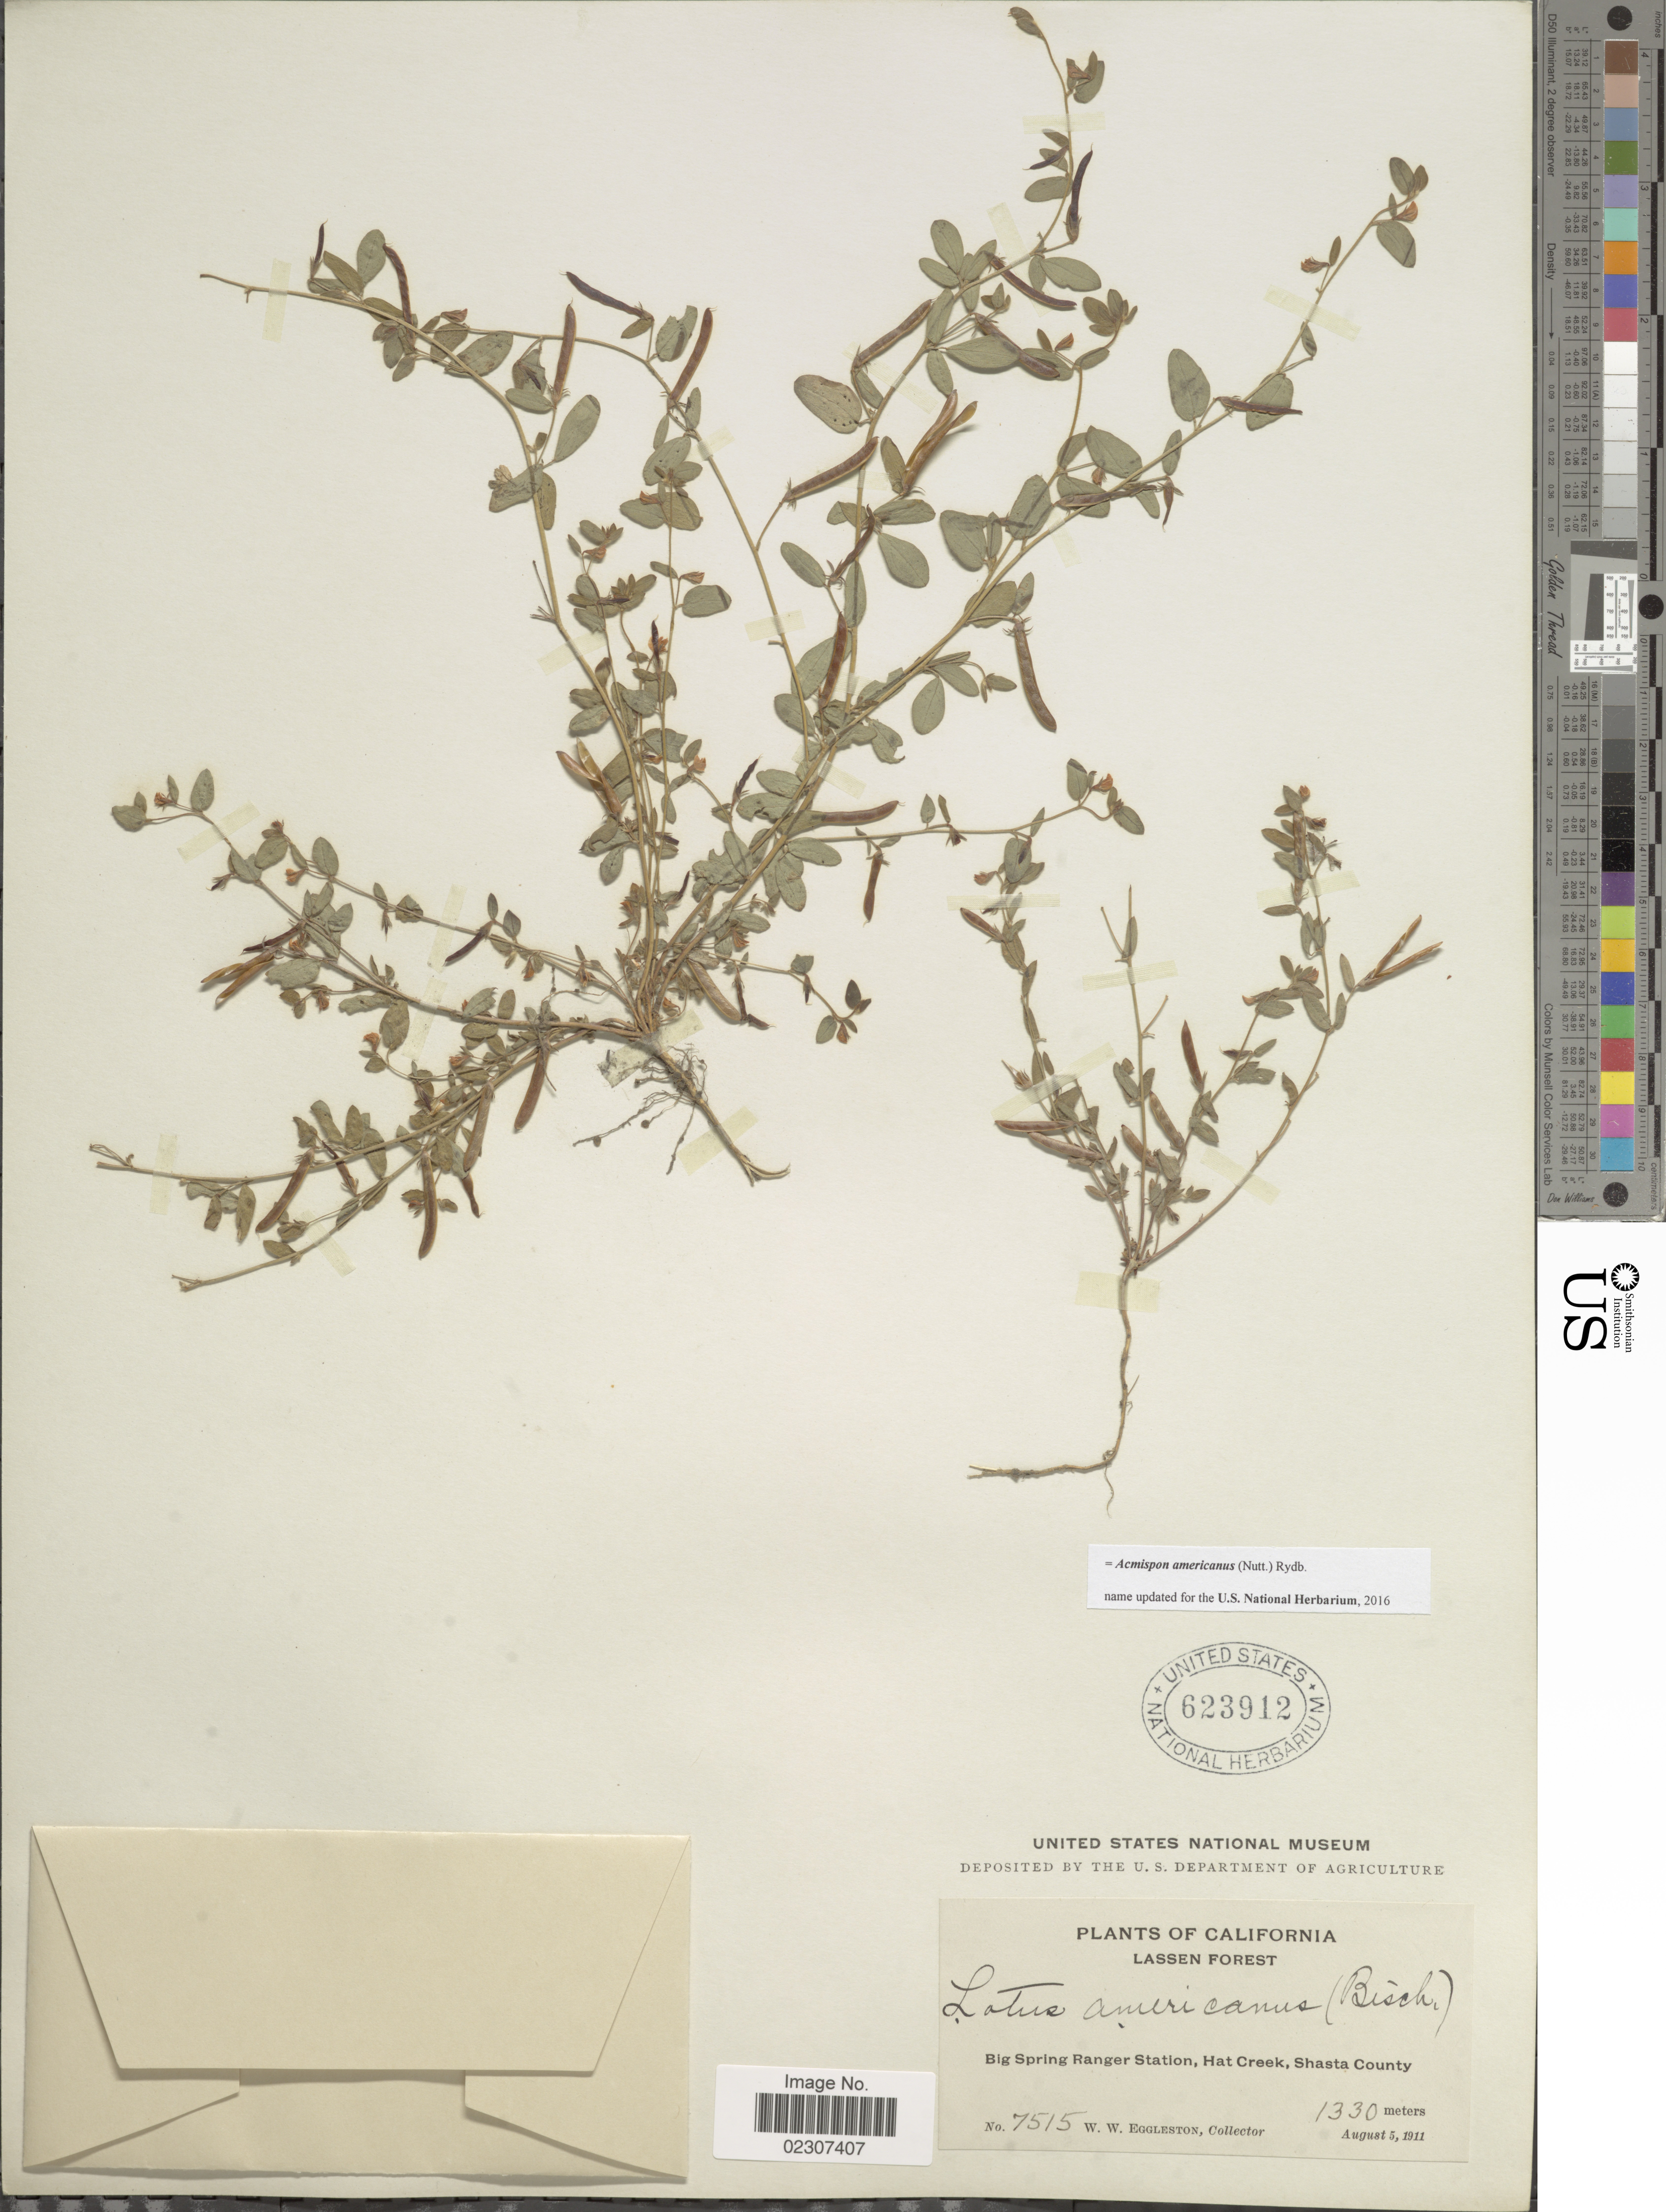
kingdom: Plantae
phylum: Tracheophyta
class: Magnoliopsida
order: Fabales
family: Fabaceae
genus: Acmispon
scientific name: Acmispon americanus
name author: (Nutt.) Rydb.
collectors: W. W. Eggleston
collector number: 7515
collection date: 1911-08-05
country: United States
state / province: California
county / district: Shasta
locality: California, Big Springs Ranger Station, Hat Creek, Shasta County.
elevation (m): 1330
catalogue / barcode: US 623912